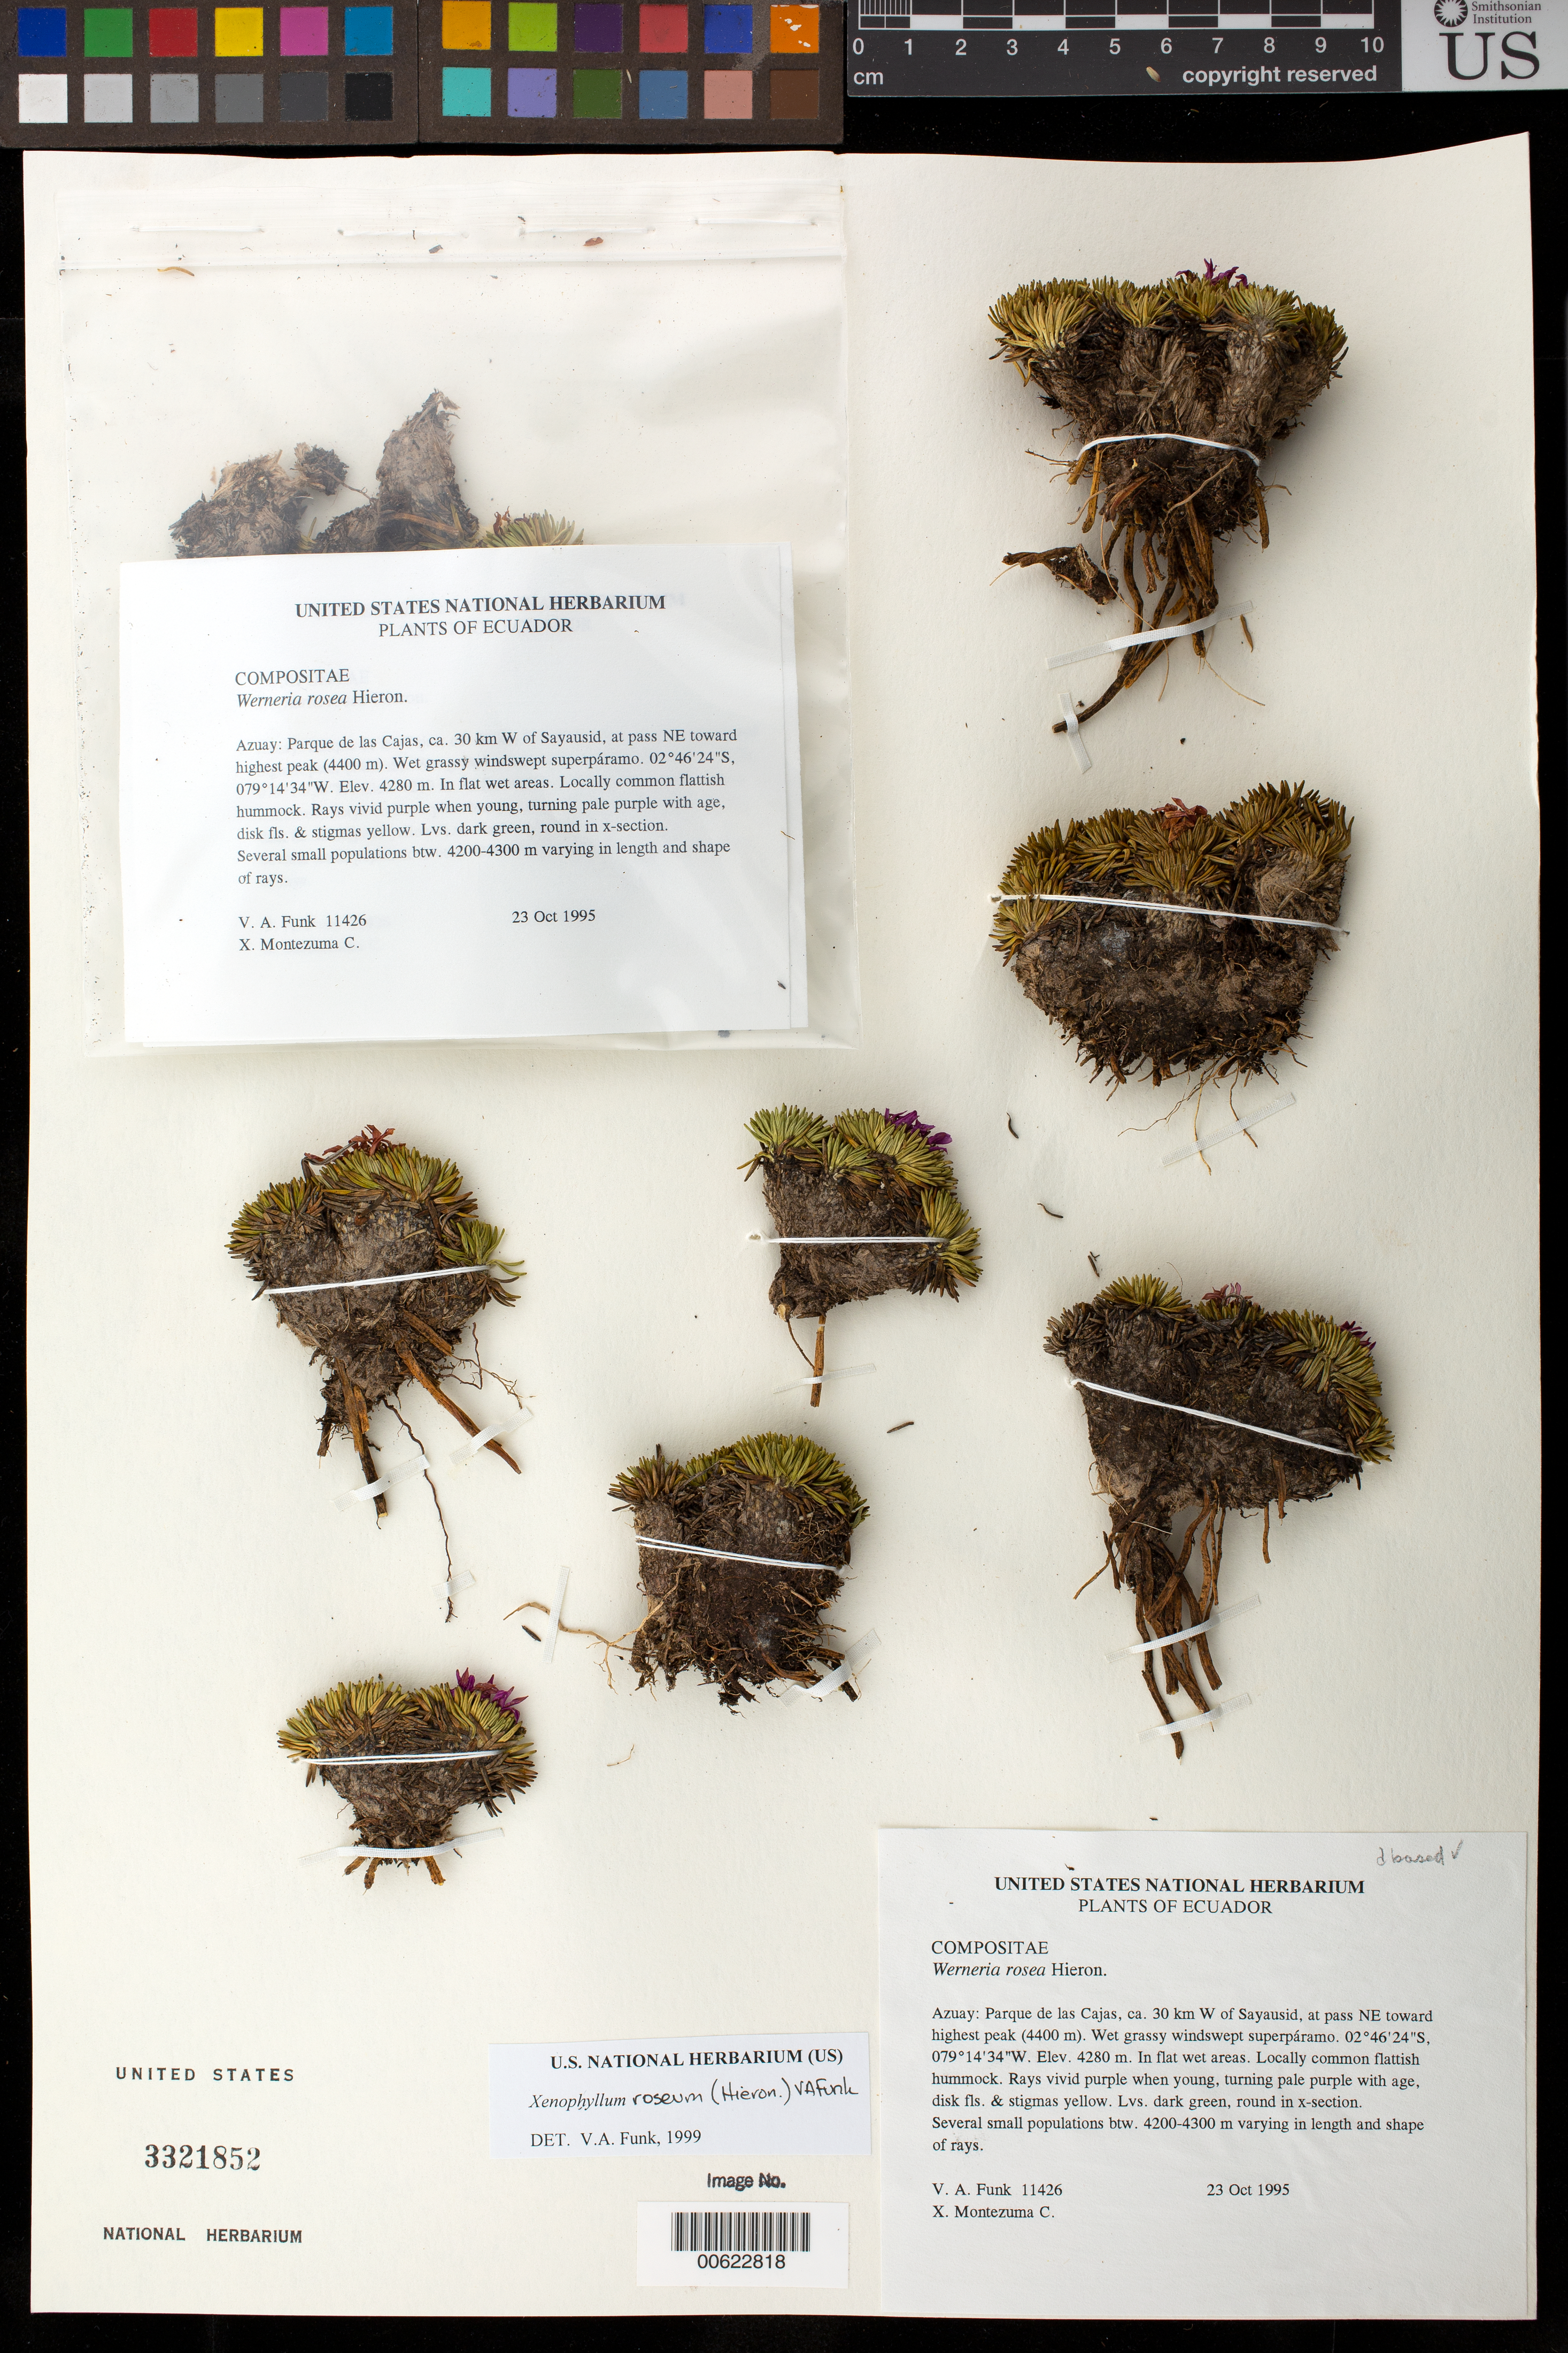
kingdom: Plantae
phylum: Tracheophyta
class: Magnoliopsida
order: Asterales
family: Asteraceae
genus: Xenophyllum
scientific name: Xenophyllum roseum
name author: (Hieron.) V.A. Funk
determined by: Funk, Vicki A., (BOT), Smithsonian Institution - National Museum of Natural History (UNITED STATES)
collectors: V. Funk & X. Montezuma C.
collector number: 11426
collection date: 1995-10-23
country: Ecuador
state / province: Azuay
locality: Parque de las Cajas, ca. 30 km W of Sayausid, at pass NE toward highest peak (4400 m).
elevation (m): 4280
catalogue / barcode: US 3321852